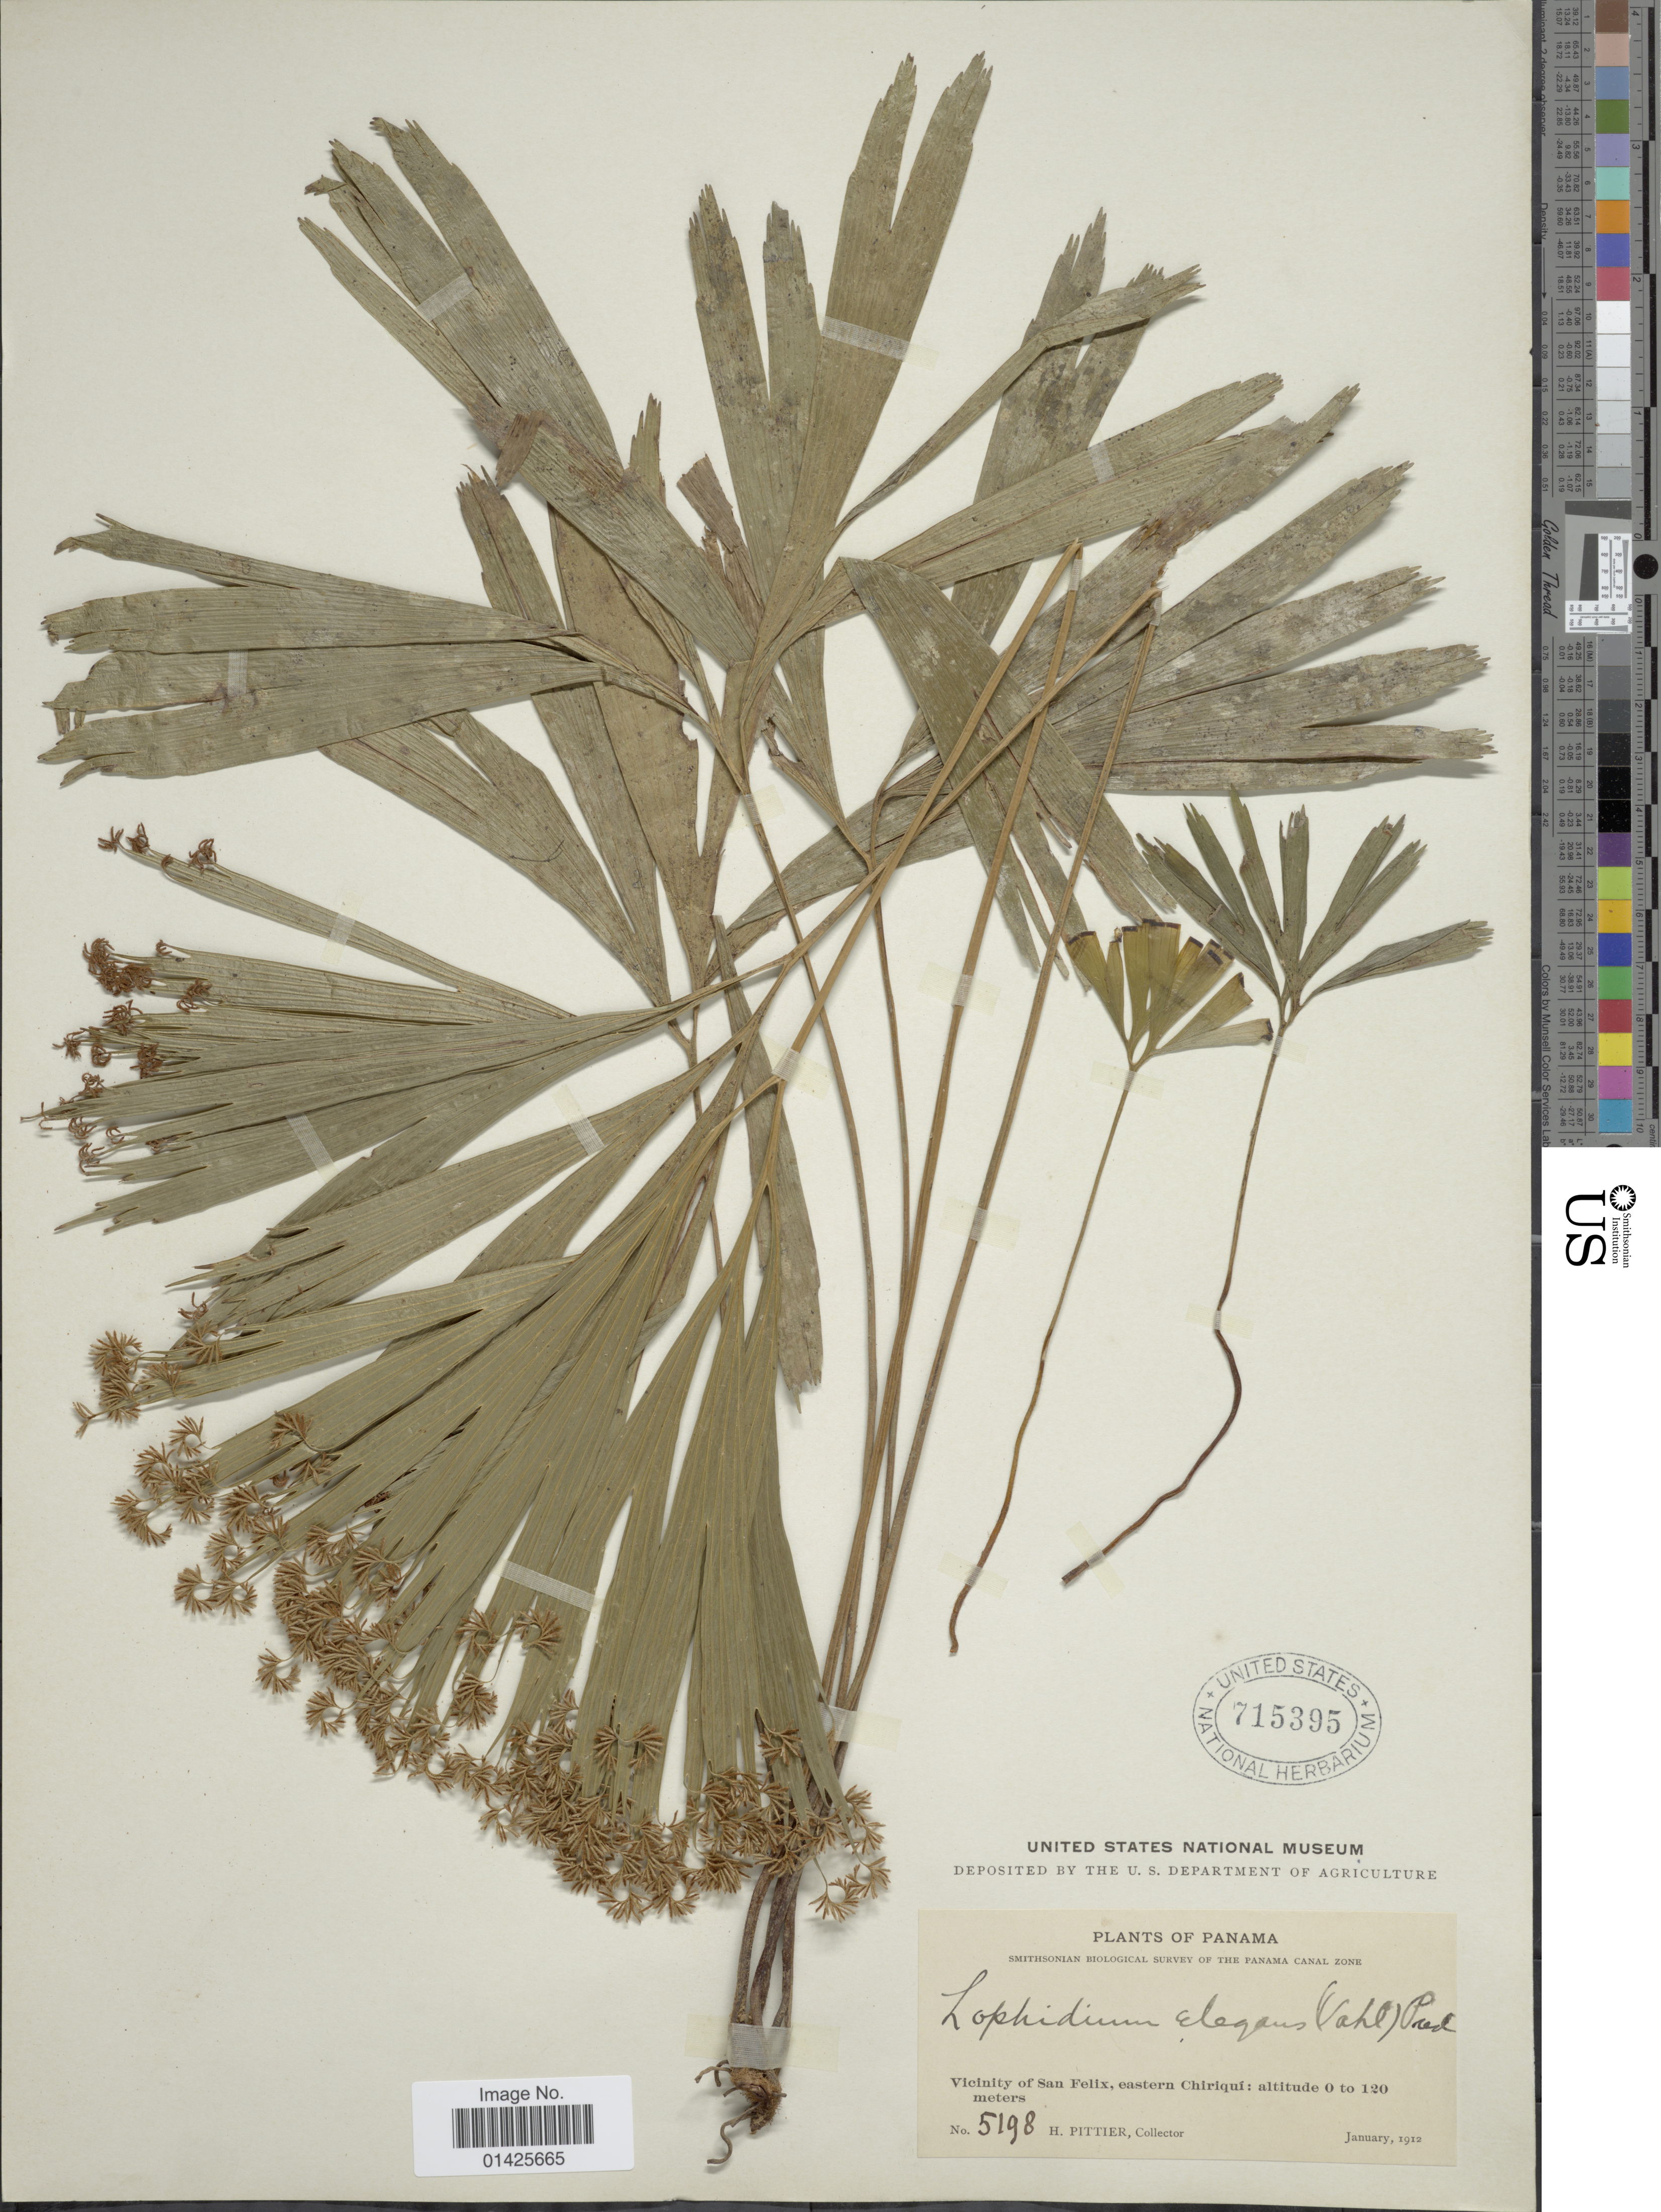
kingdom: Plantae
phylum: Tracheophyta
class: Polypodiopsida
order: Schizaeales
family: Schizaeaceae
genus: Schizaea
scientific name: Schizaea elegans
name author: (Vahl) Sw.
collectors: H. F. Pittier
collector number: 5198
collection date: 1912-01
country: Panama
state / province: Chiriqui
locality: Vicinity of San Felix, eastern Chiriquí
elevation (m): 0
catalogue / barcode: US 715395